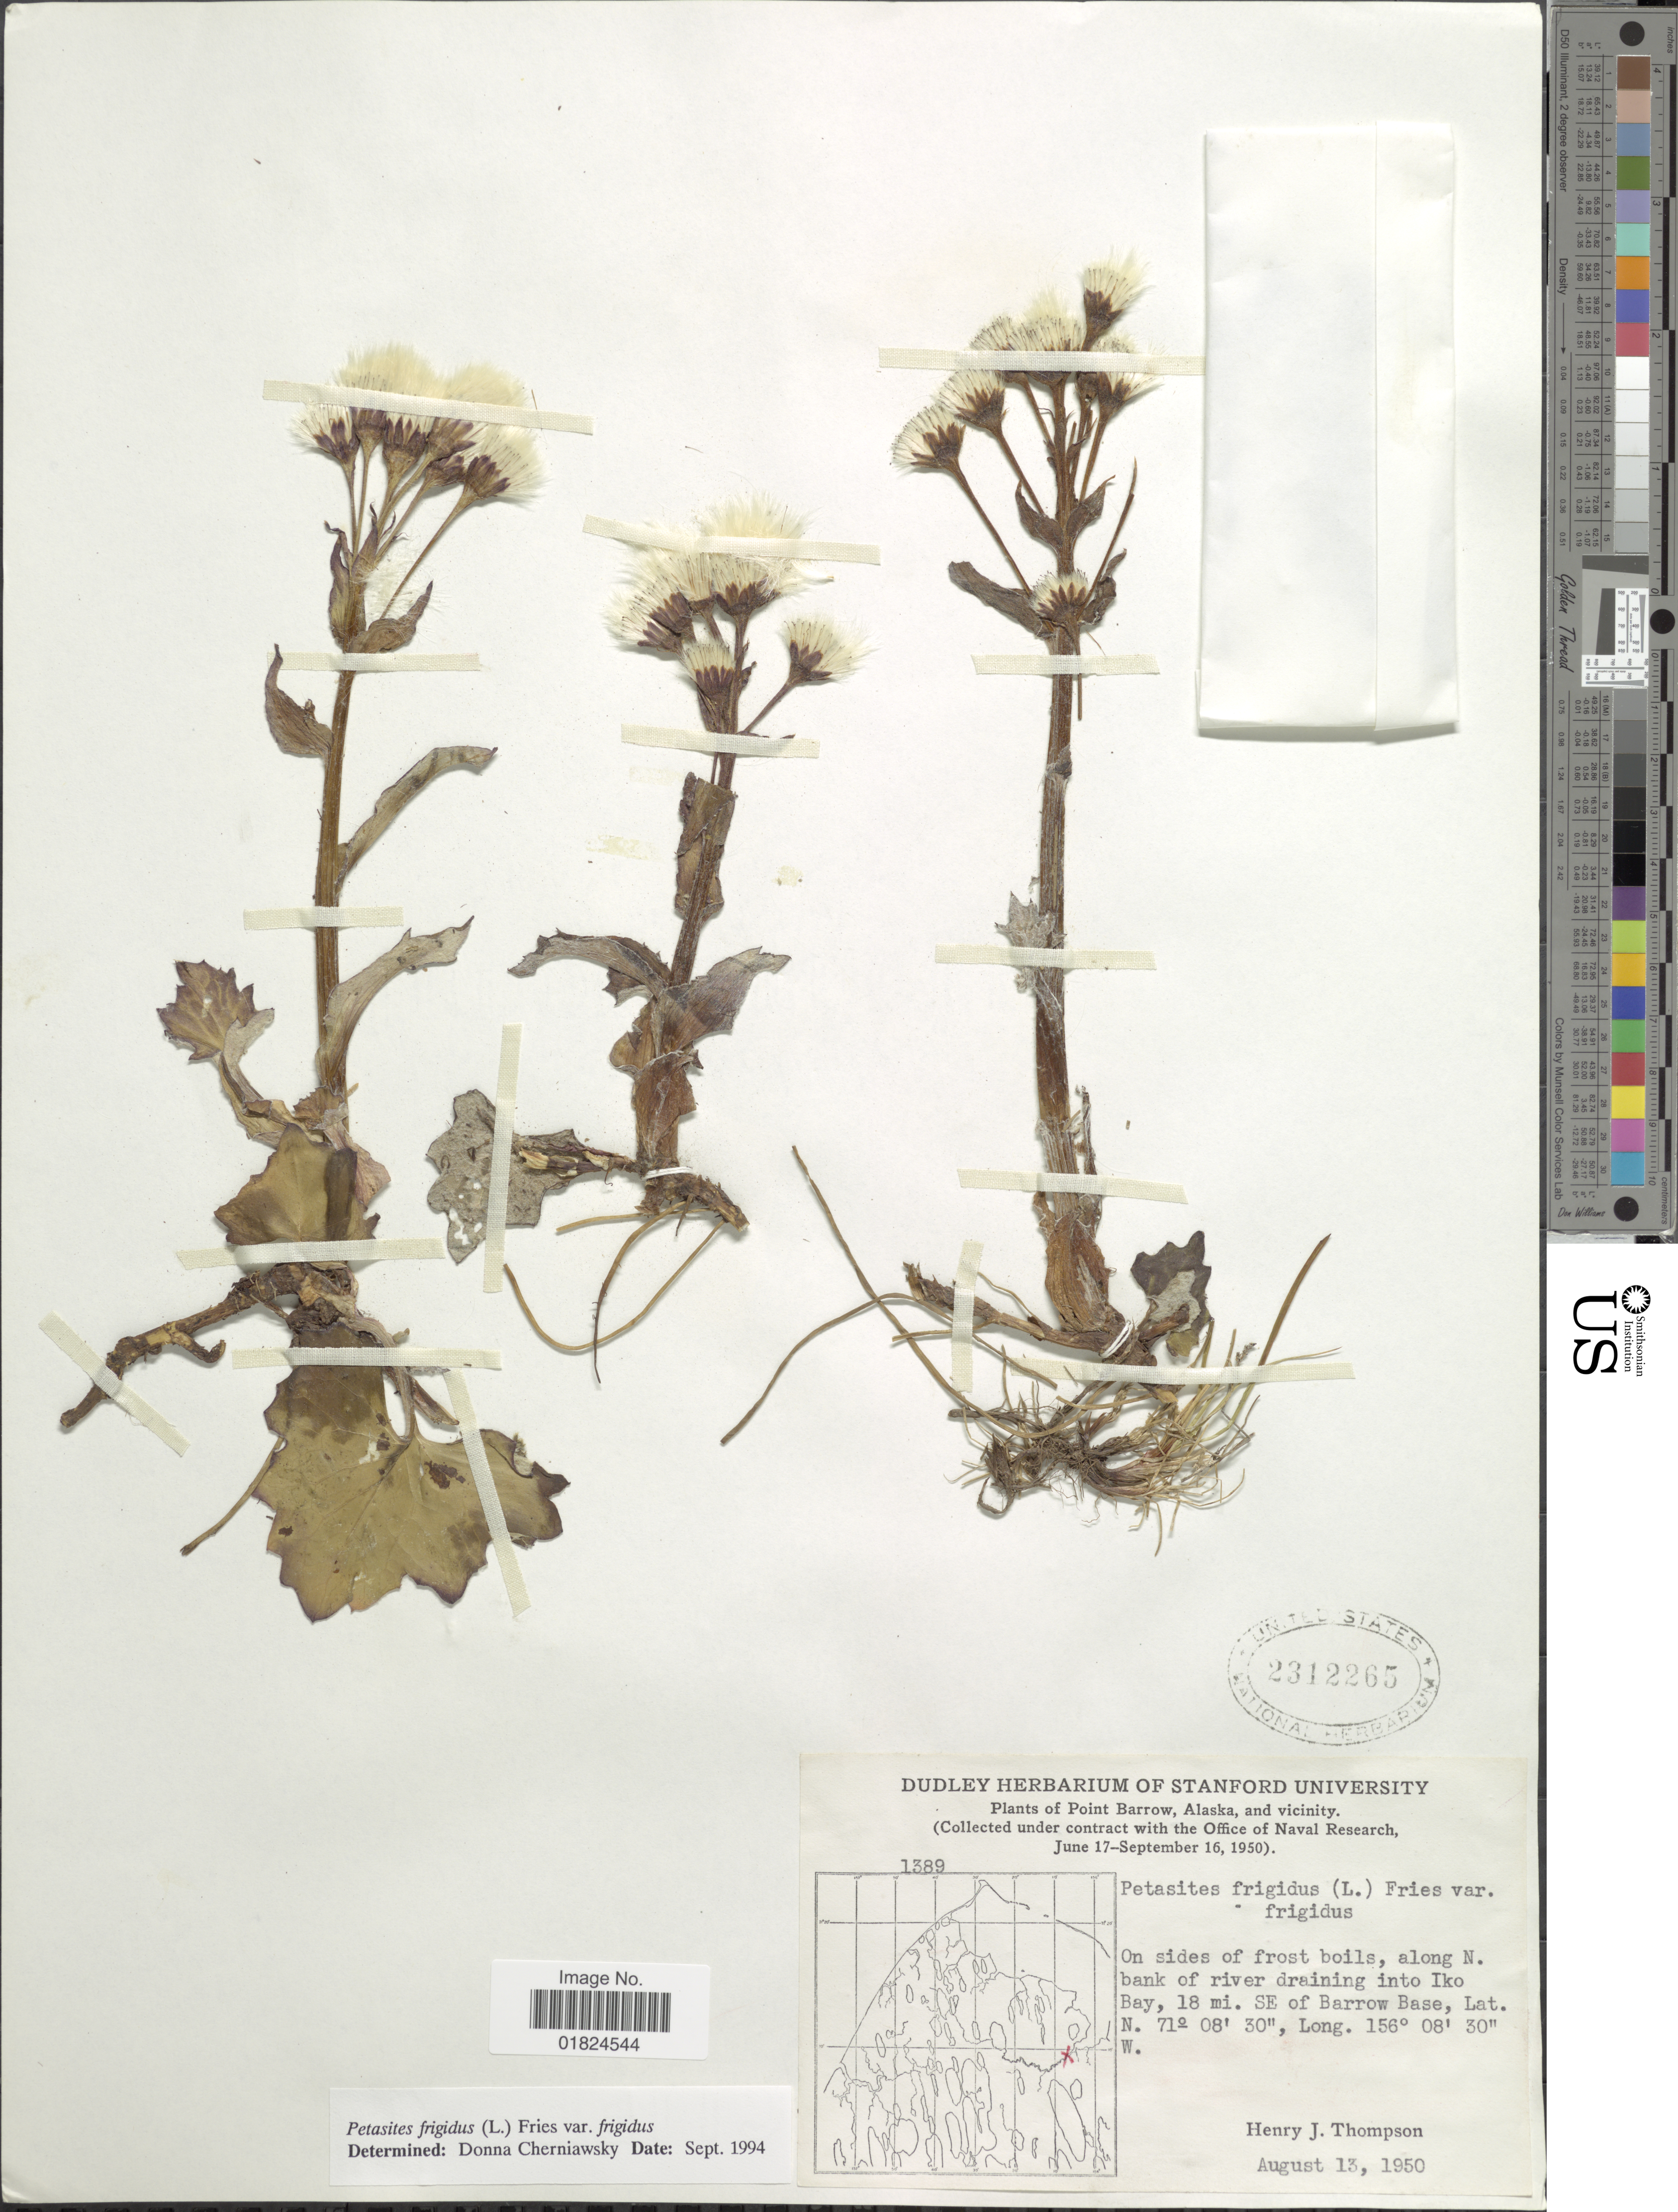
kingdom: Plantae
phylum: Tracheophyta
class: Magnoliopsida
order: Asterales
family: Asteraceae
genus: Petasites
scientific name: Petasites frigidus var. frigidus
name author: (L.) Fr.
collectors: H. J. Thompson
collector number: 1389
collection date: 1950-08-13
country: United States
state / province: Alaska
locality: Point Barrow, and vicinity, on sides of frost boils, along N. bank of river draining into Iko Bay, 18 mi. SE of Barrow Base.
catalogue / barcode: US 2312265